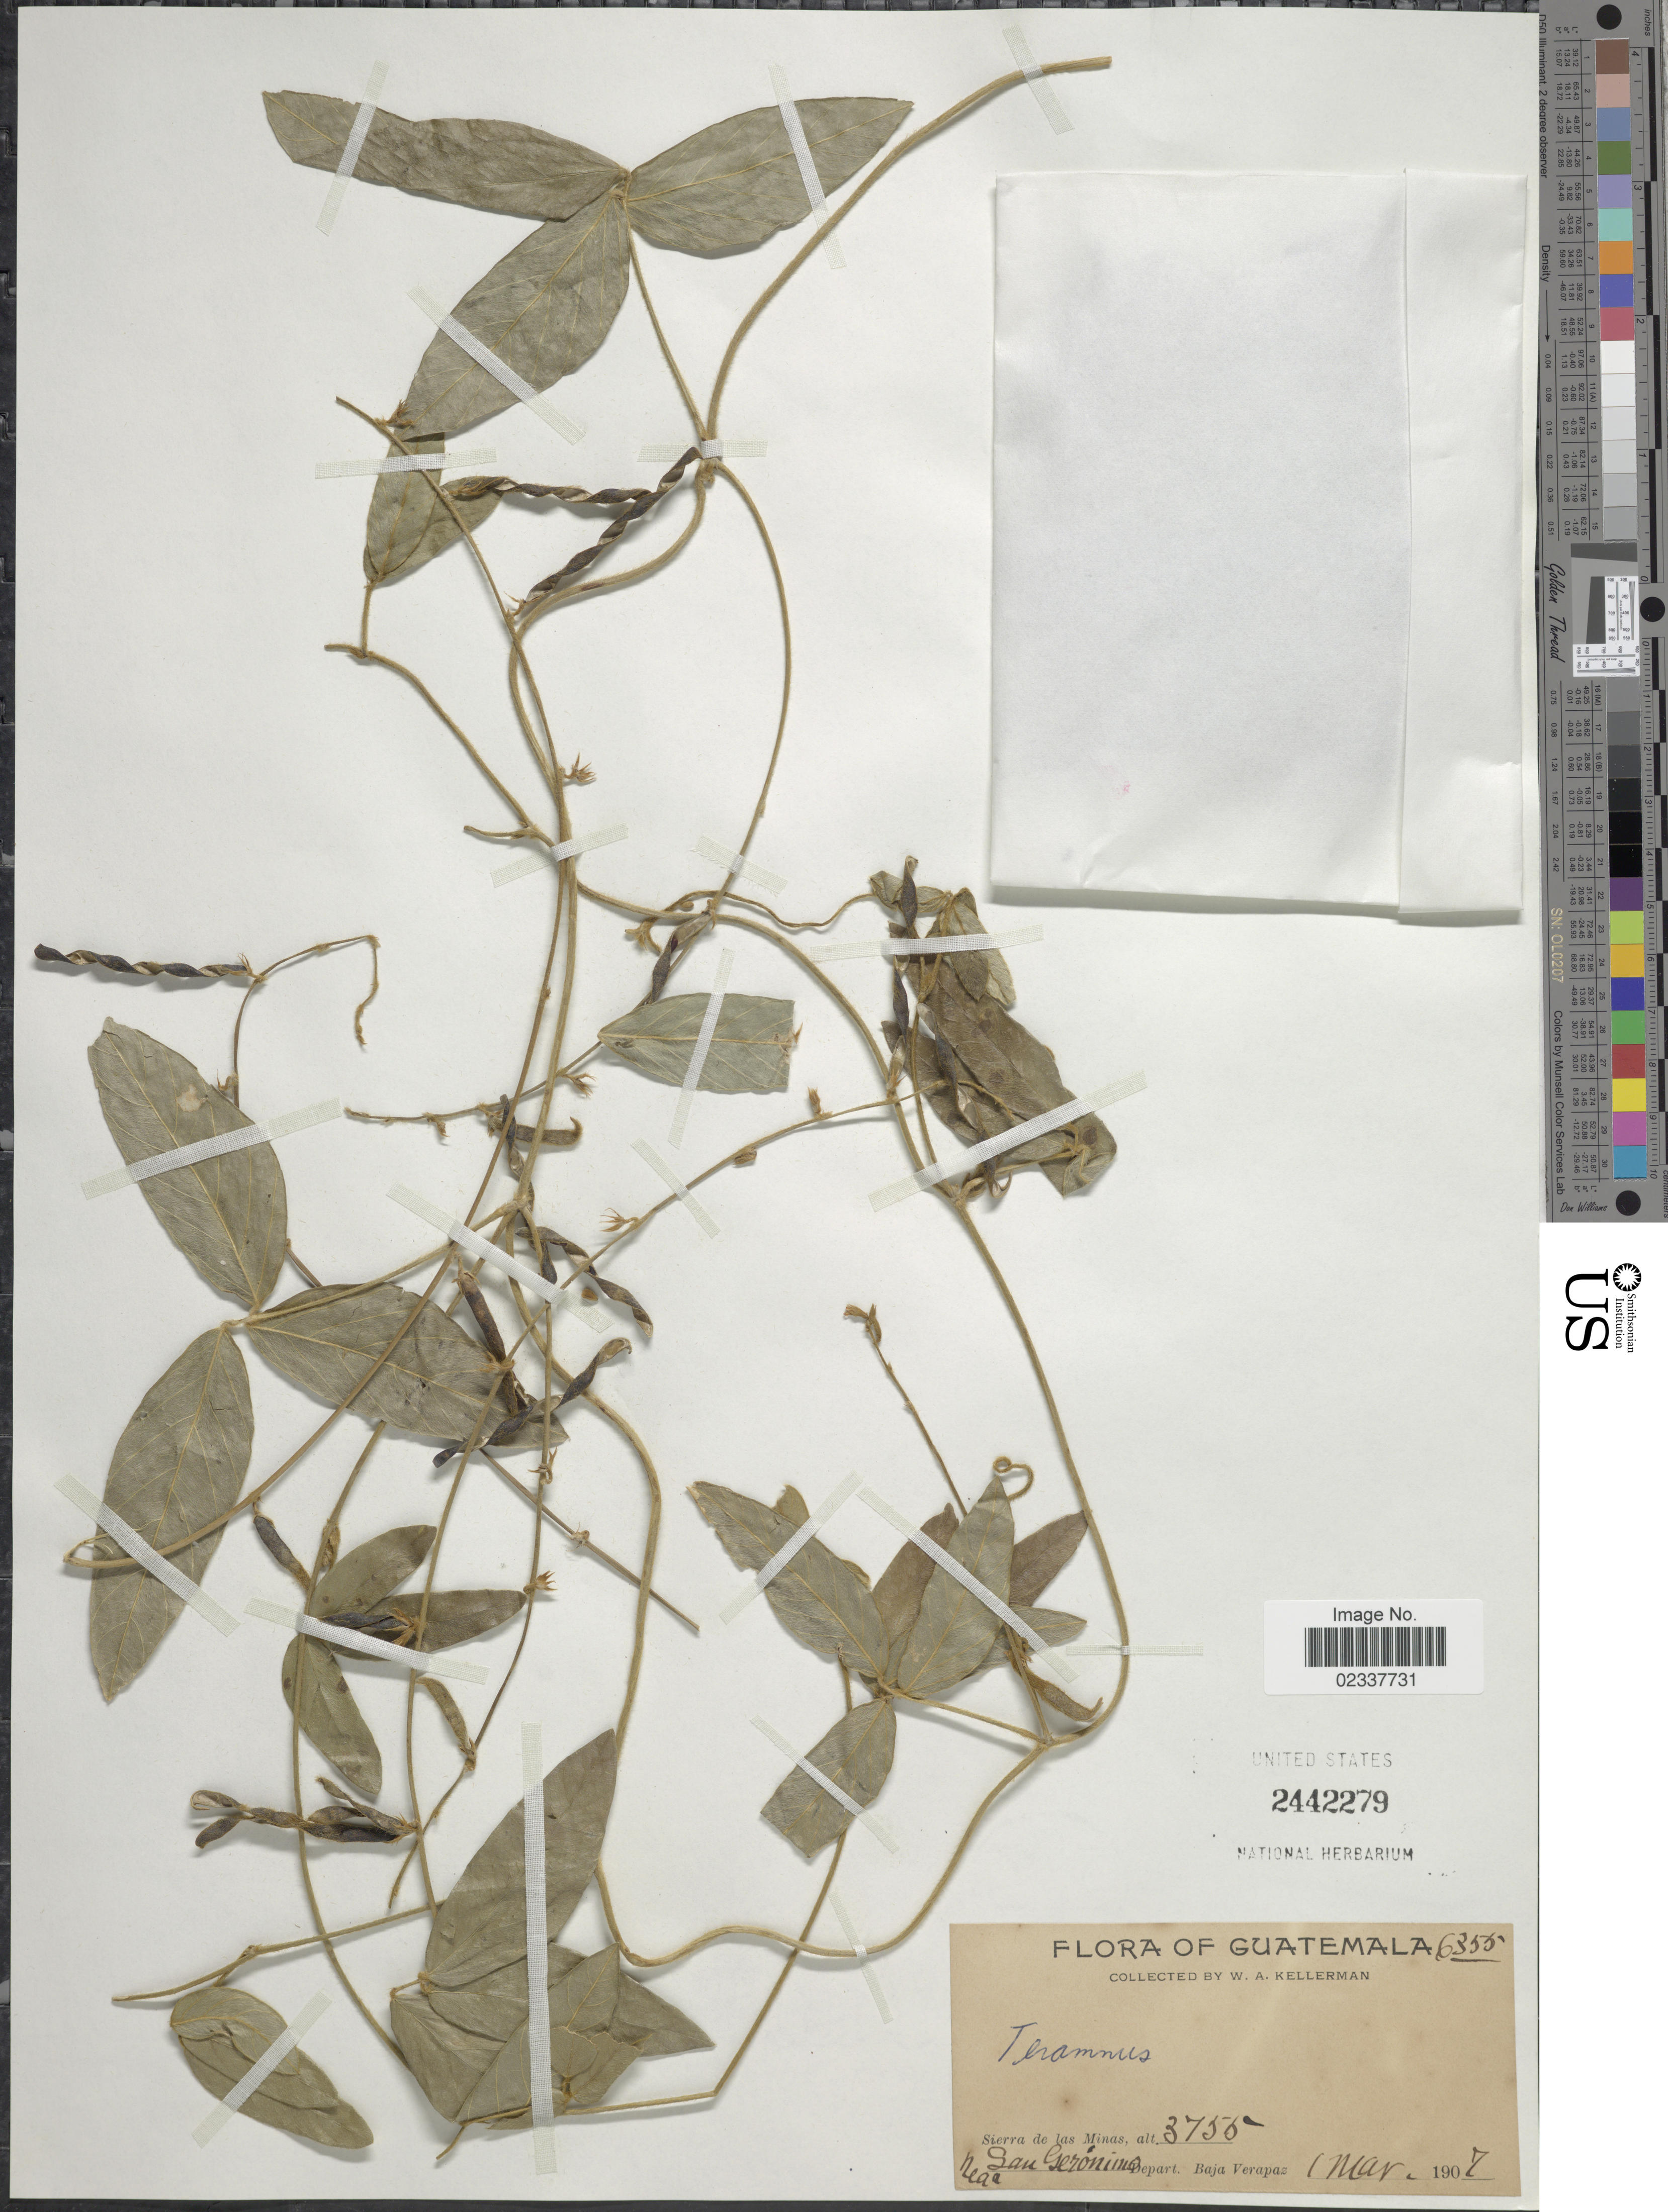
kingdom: Plantae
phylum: Tracheophyta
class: Magnoliopsida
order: Fabales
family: Fabaceae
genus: Teramnus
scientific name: Teramnus uncinatus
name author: (L.) Sw.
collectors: W. Kellerman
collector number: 6355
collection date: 1907-03-01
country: Guatemala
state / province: Baja Verapaz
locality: Sierra de las Minas, near San Geronimo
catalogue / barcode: US 2442279